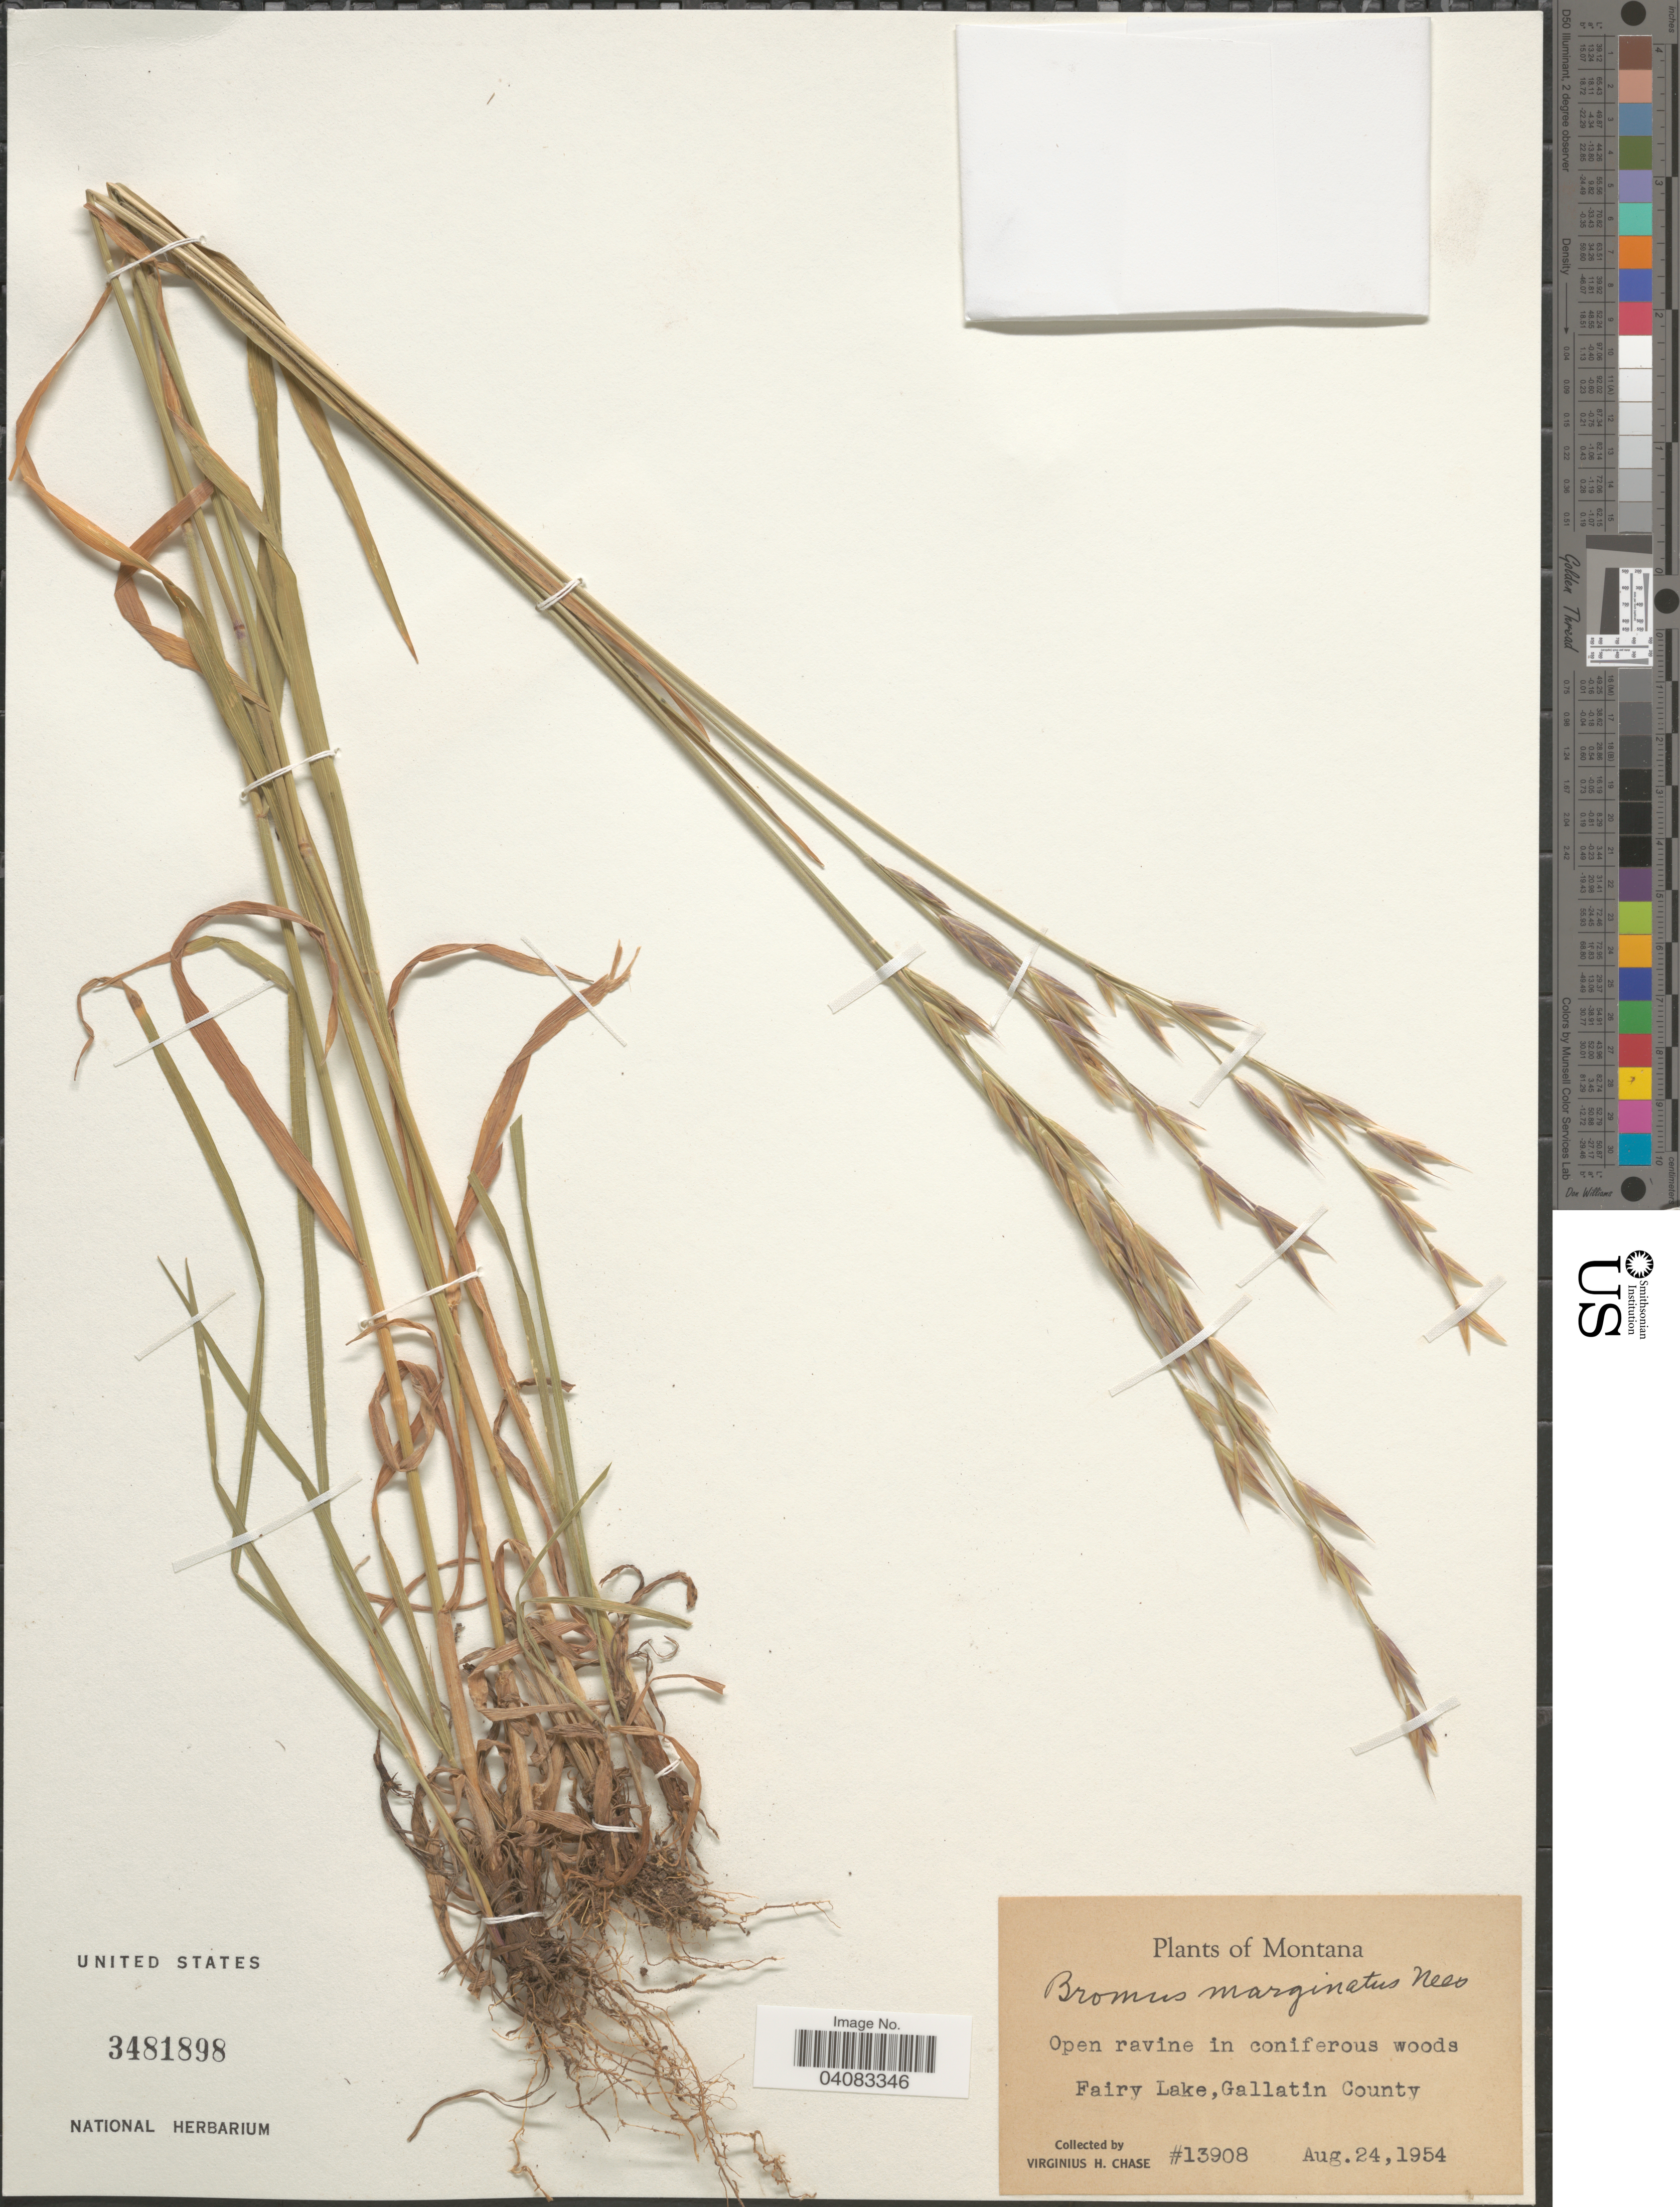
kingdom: Plantae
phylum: Tracheophyta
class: Liliopsida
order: Poales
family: Poaceae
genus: Bromus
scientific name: Bromus marginatus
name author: Nees ex Steud.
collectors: V. H. Chase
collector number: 13908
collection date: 1954-08-24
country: United States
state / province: Montana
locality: Fairy Lake, Gallatin County.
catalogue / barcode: US 3481898